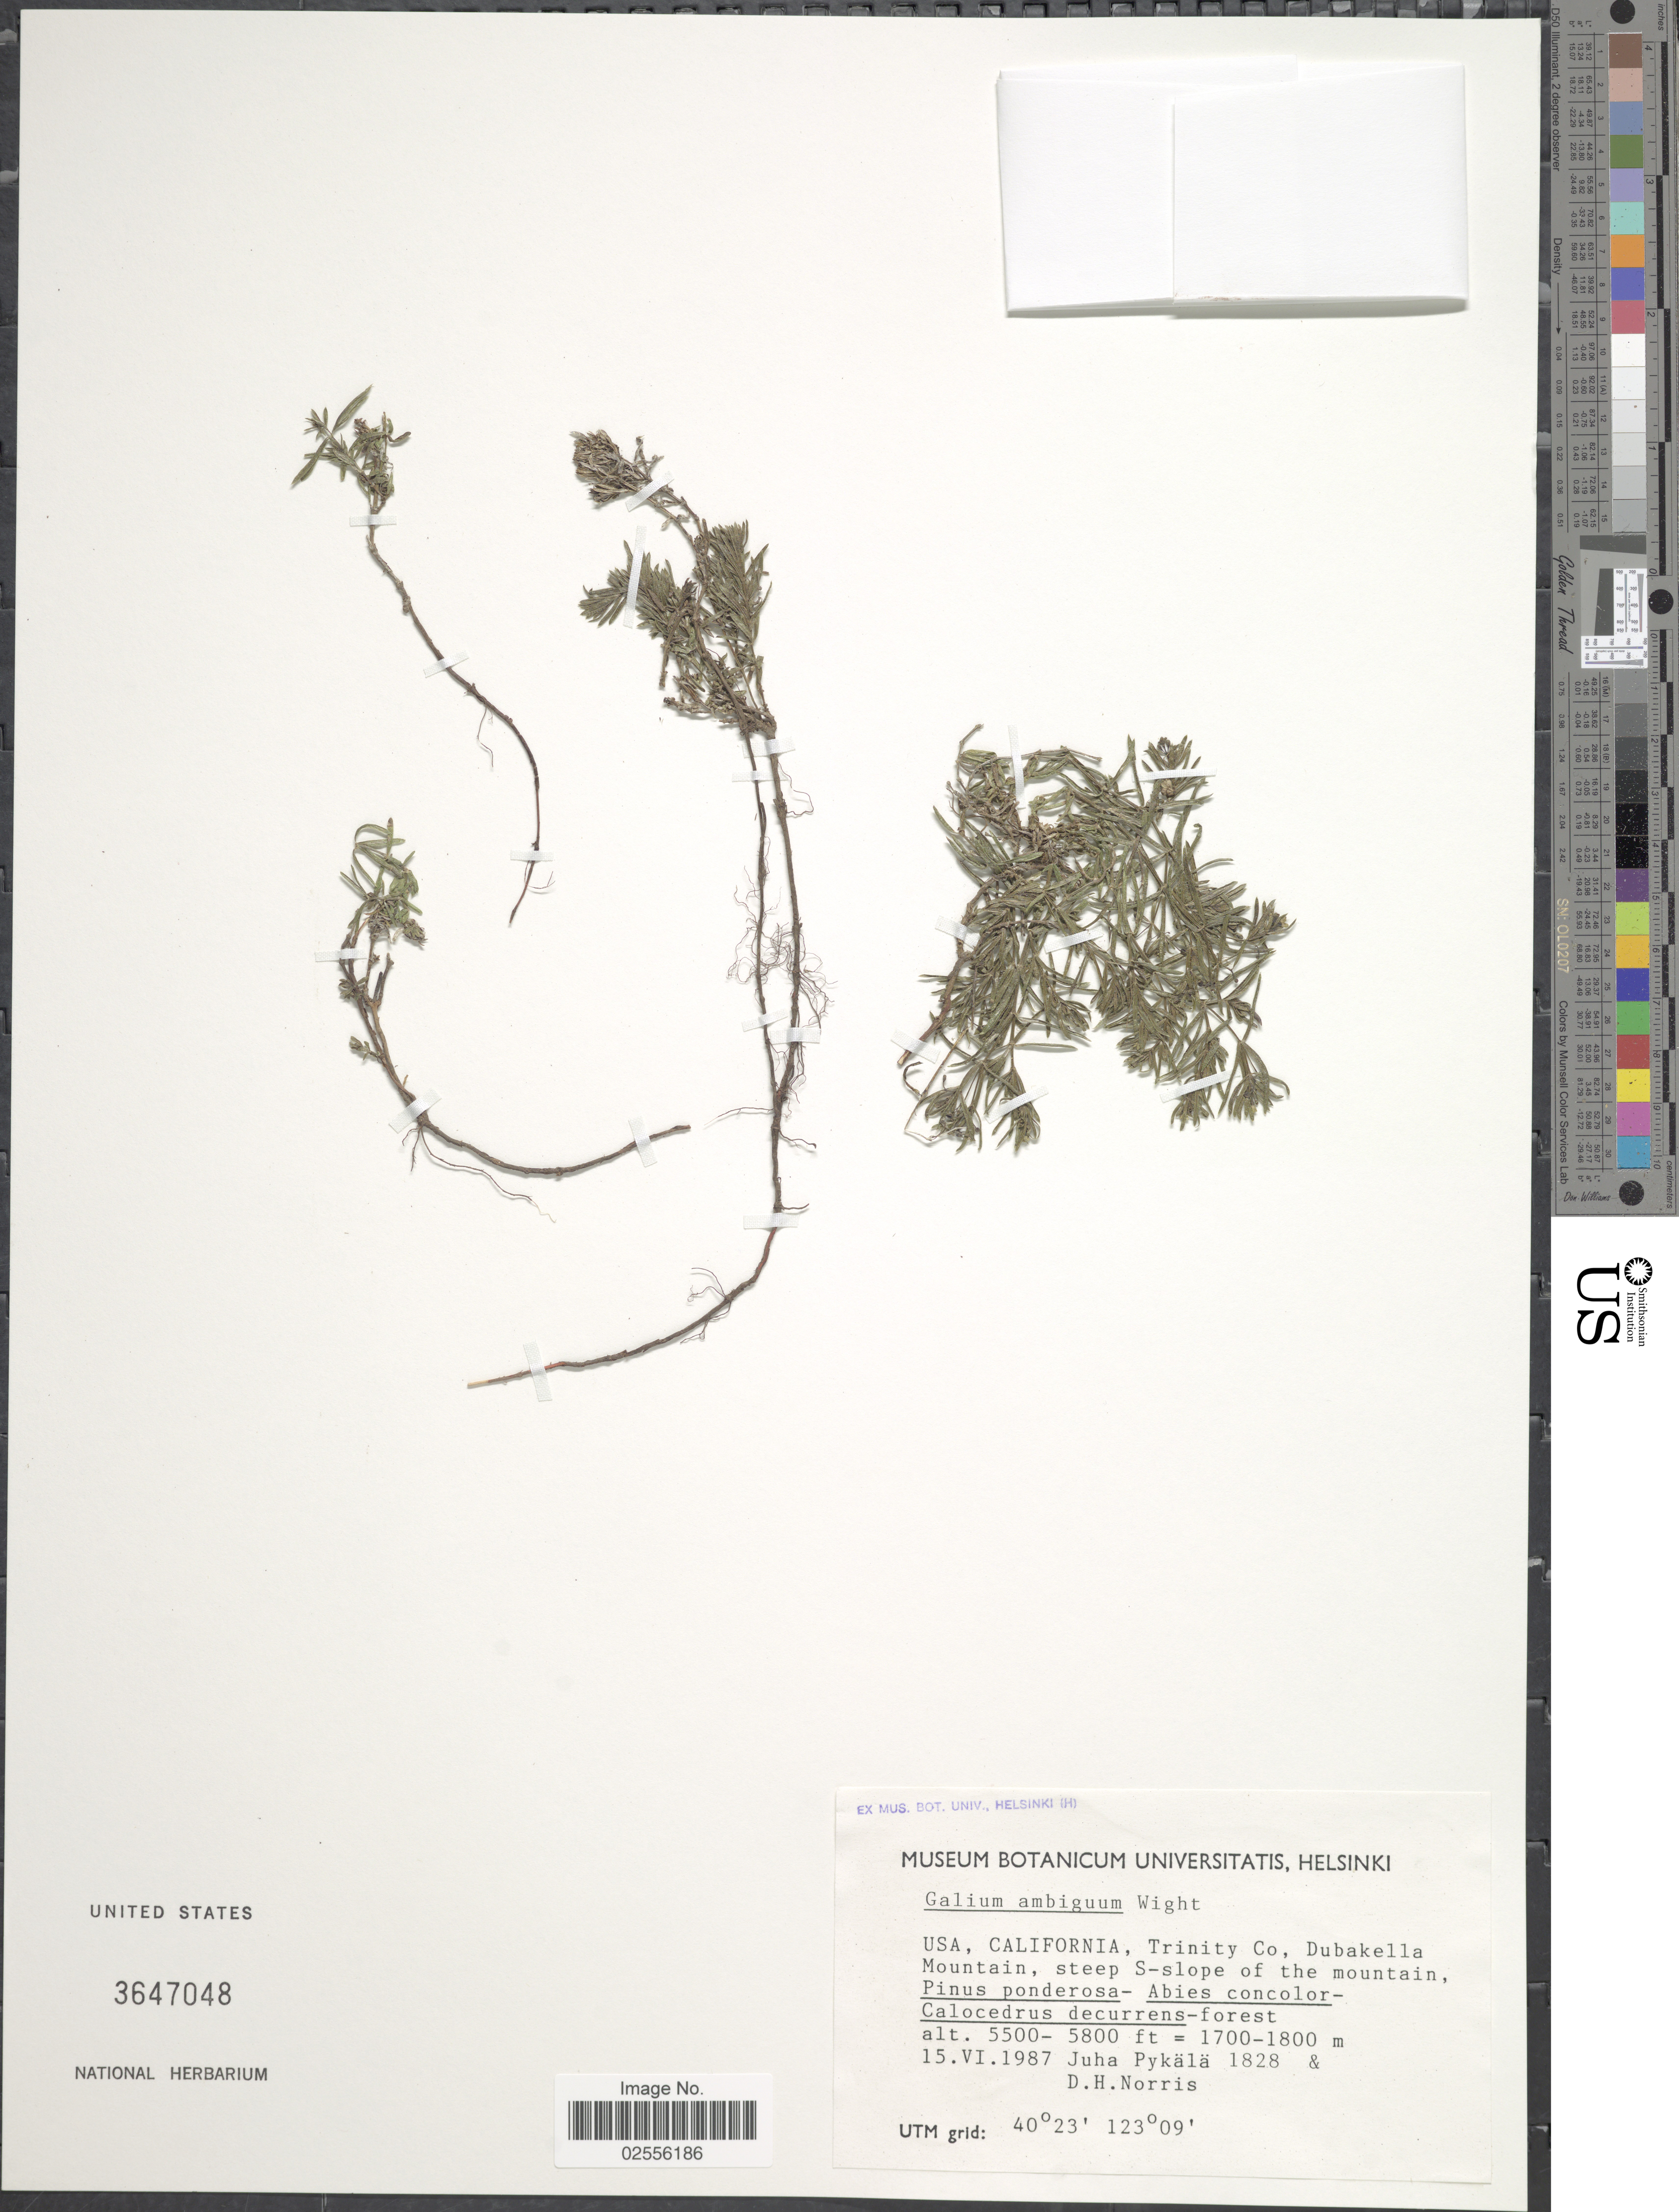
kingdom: Plantae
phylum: Tracheophyta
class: Magnoliopsida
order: Gentianales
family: Rubiaceae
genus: Galium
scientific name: Galium ambiguum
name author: W. Wight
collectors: J. Pykala & D. H. Norris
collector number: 1828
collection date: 1987-06-15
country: United States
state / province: California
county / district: Trinity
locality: Trinity Co, Dubakella Mountain, steep S-slope of the mountain.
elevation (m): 1676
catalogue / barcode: US 3647048